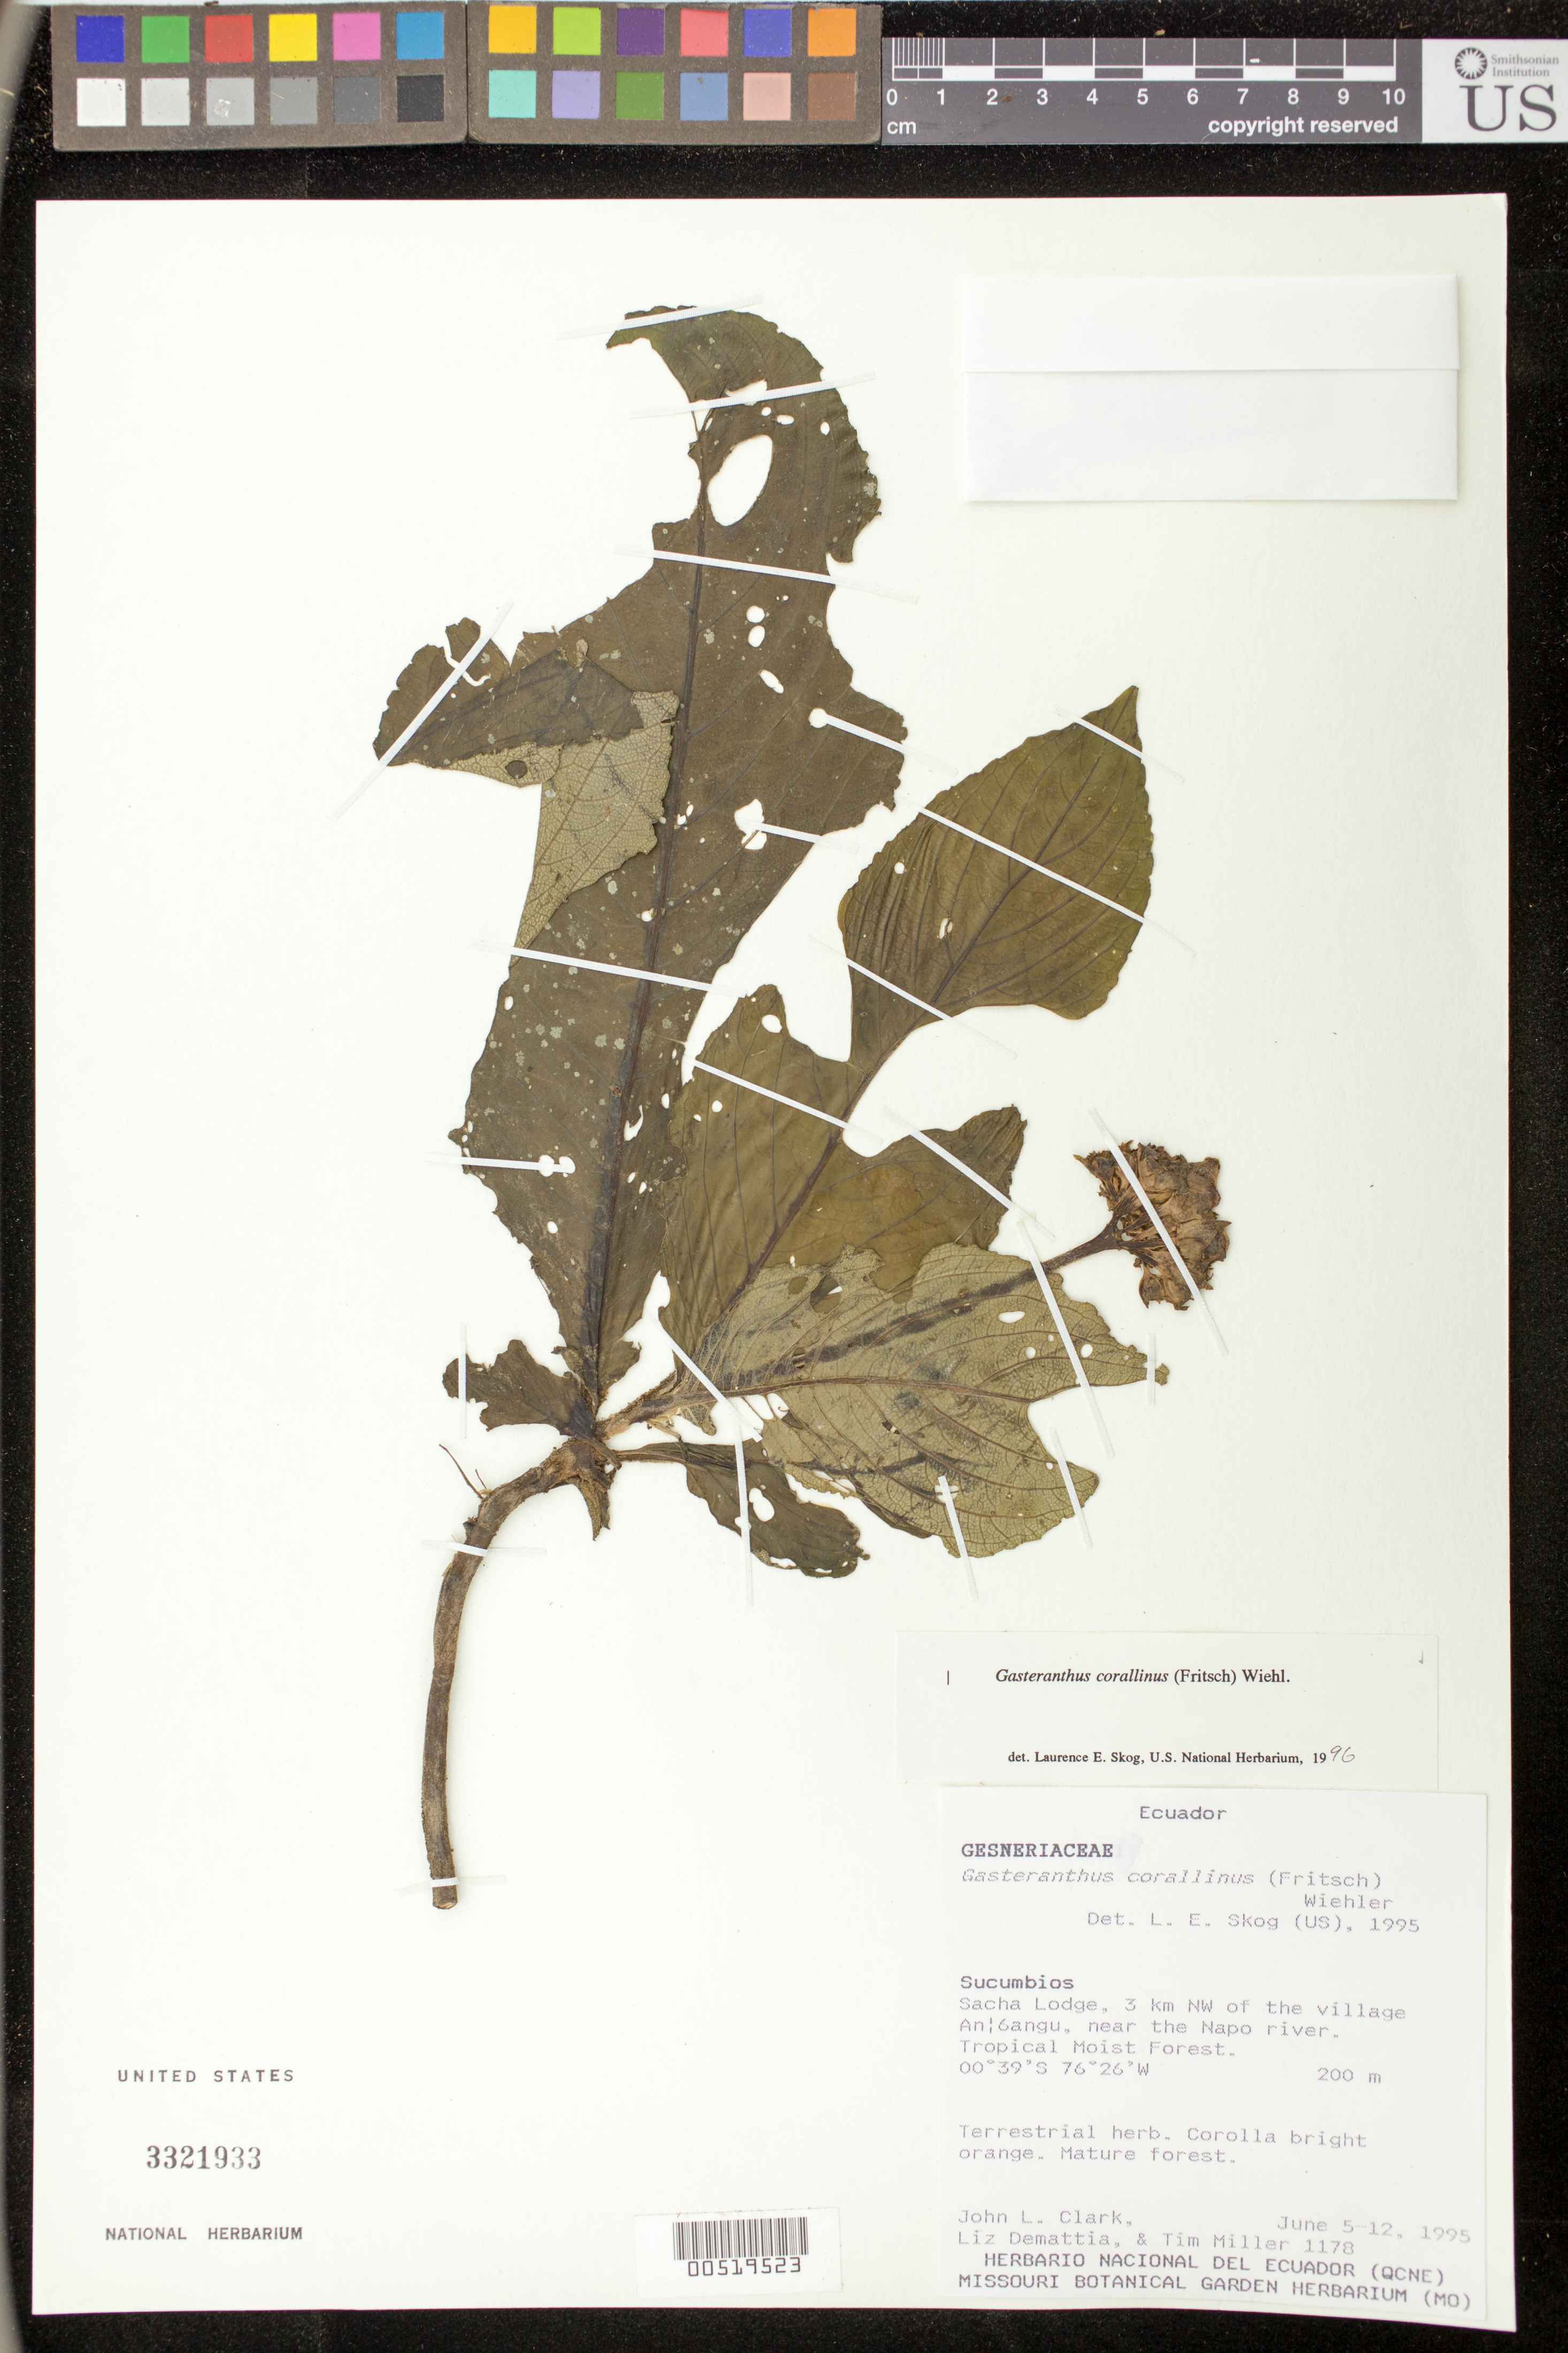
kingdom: Plantae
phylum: Tracheophyta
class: Magnoliopsida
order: Lamiales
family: Gesneriaceae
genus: Gasteranthus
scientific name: Gasteranthus corallinus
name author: (Fritsch) Wiehler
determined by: Skog, Laurence E.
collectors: J. L. Clark, L. Demattia & T. Miller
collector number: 1178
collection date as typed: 5-12 Jun 1995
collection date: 1995-06-05/1995-06-12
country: Ecuador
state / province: Sucumbíos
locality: Sacha Lodge, 3 km NW of the village Añangu, near the Napo River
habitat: Tropical moist forest; in mature forest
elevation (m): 200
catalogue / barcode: US 3321933